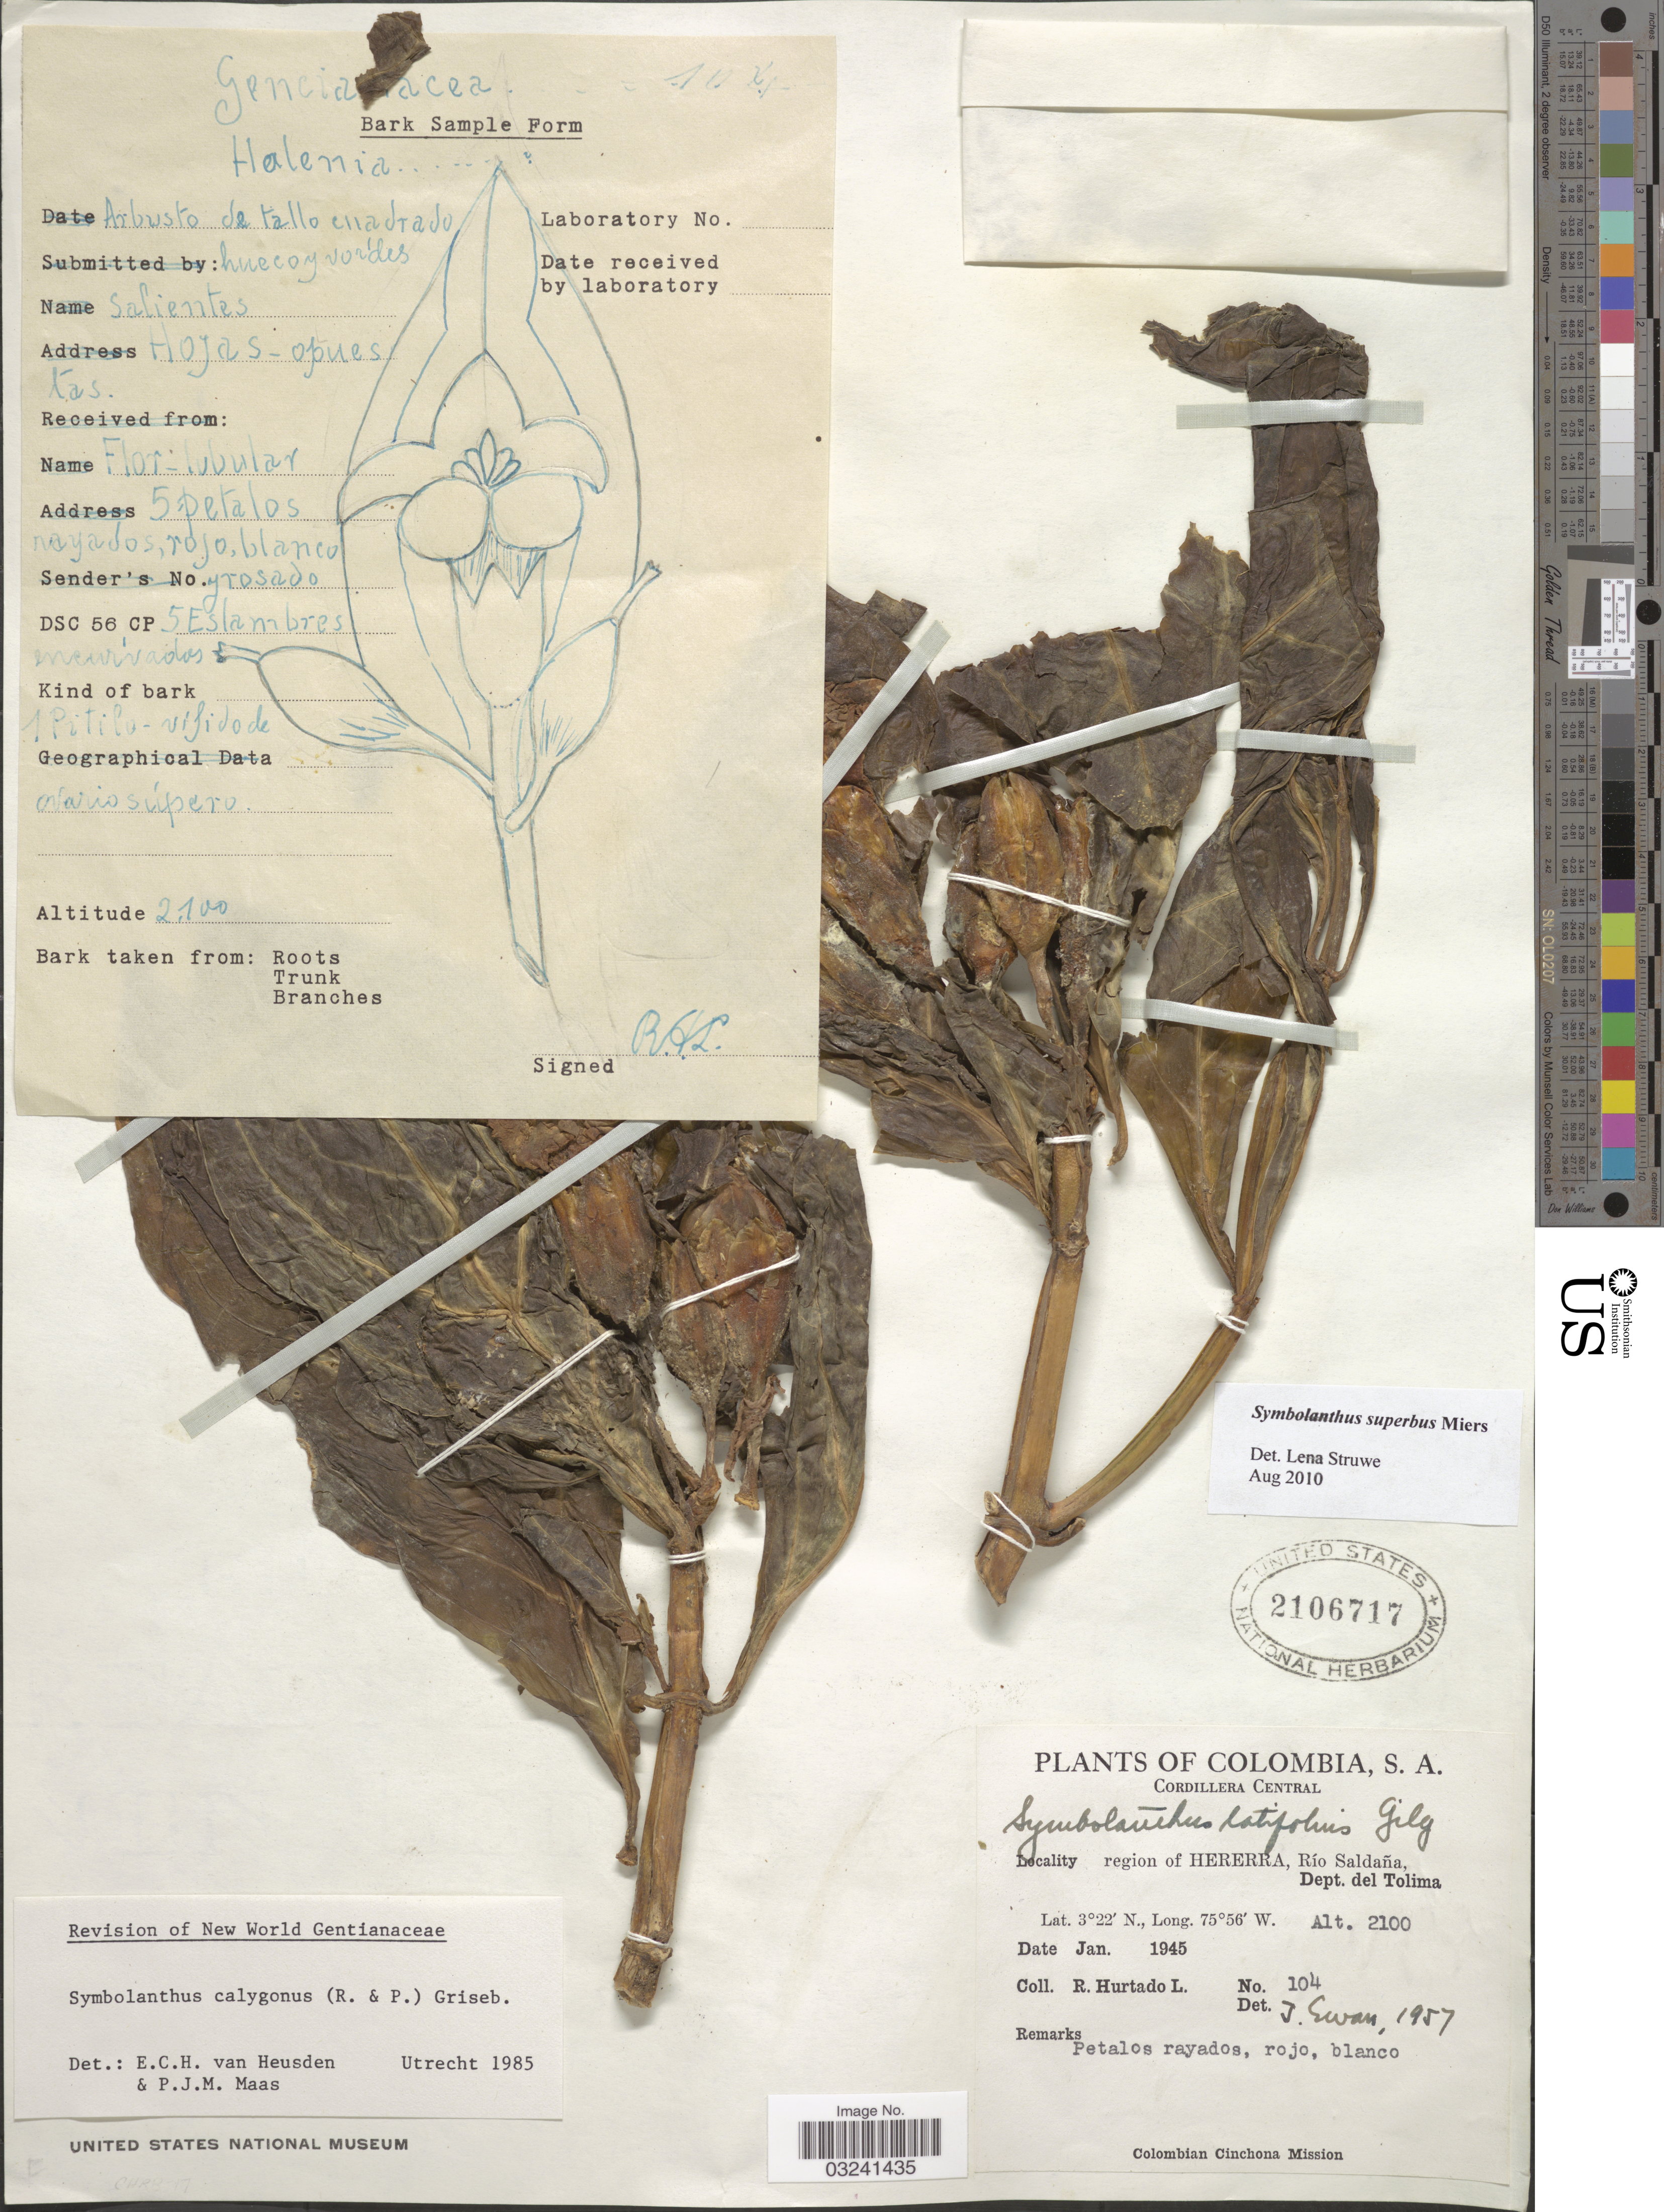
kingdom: Plantae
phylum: Tracheophyta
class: Magnoliopsida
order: Gentianales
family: Gentianaceae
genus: Symbolanthus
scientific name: Symbolanthus superbus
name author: Miers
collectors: R. Hurtado L.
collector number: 104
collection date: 1945-01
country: Colombia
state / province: Tolima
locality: Cordillera Central. Region of Hererra, Río Saldaña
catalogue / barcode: US 2106717